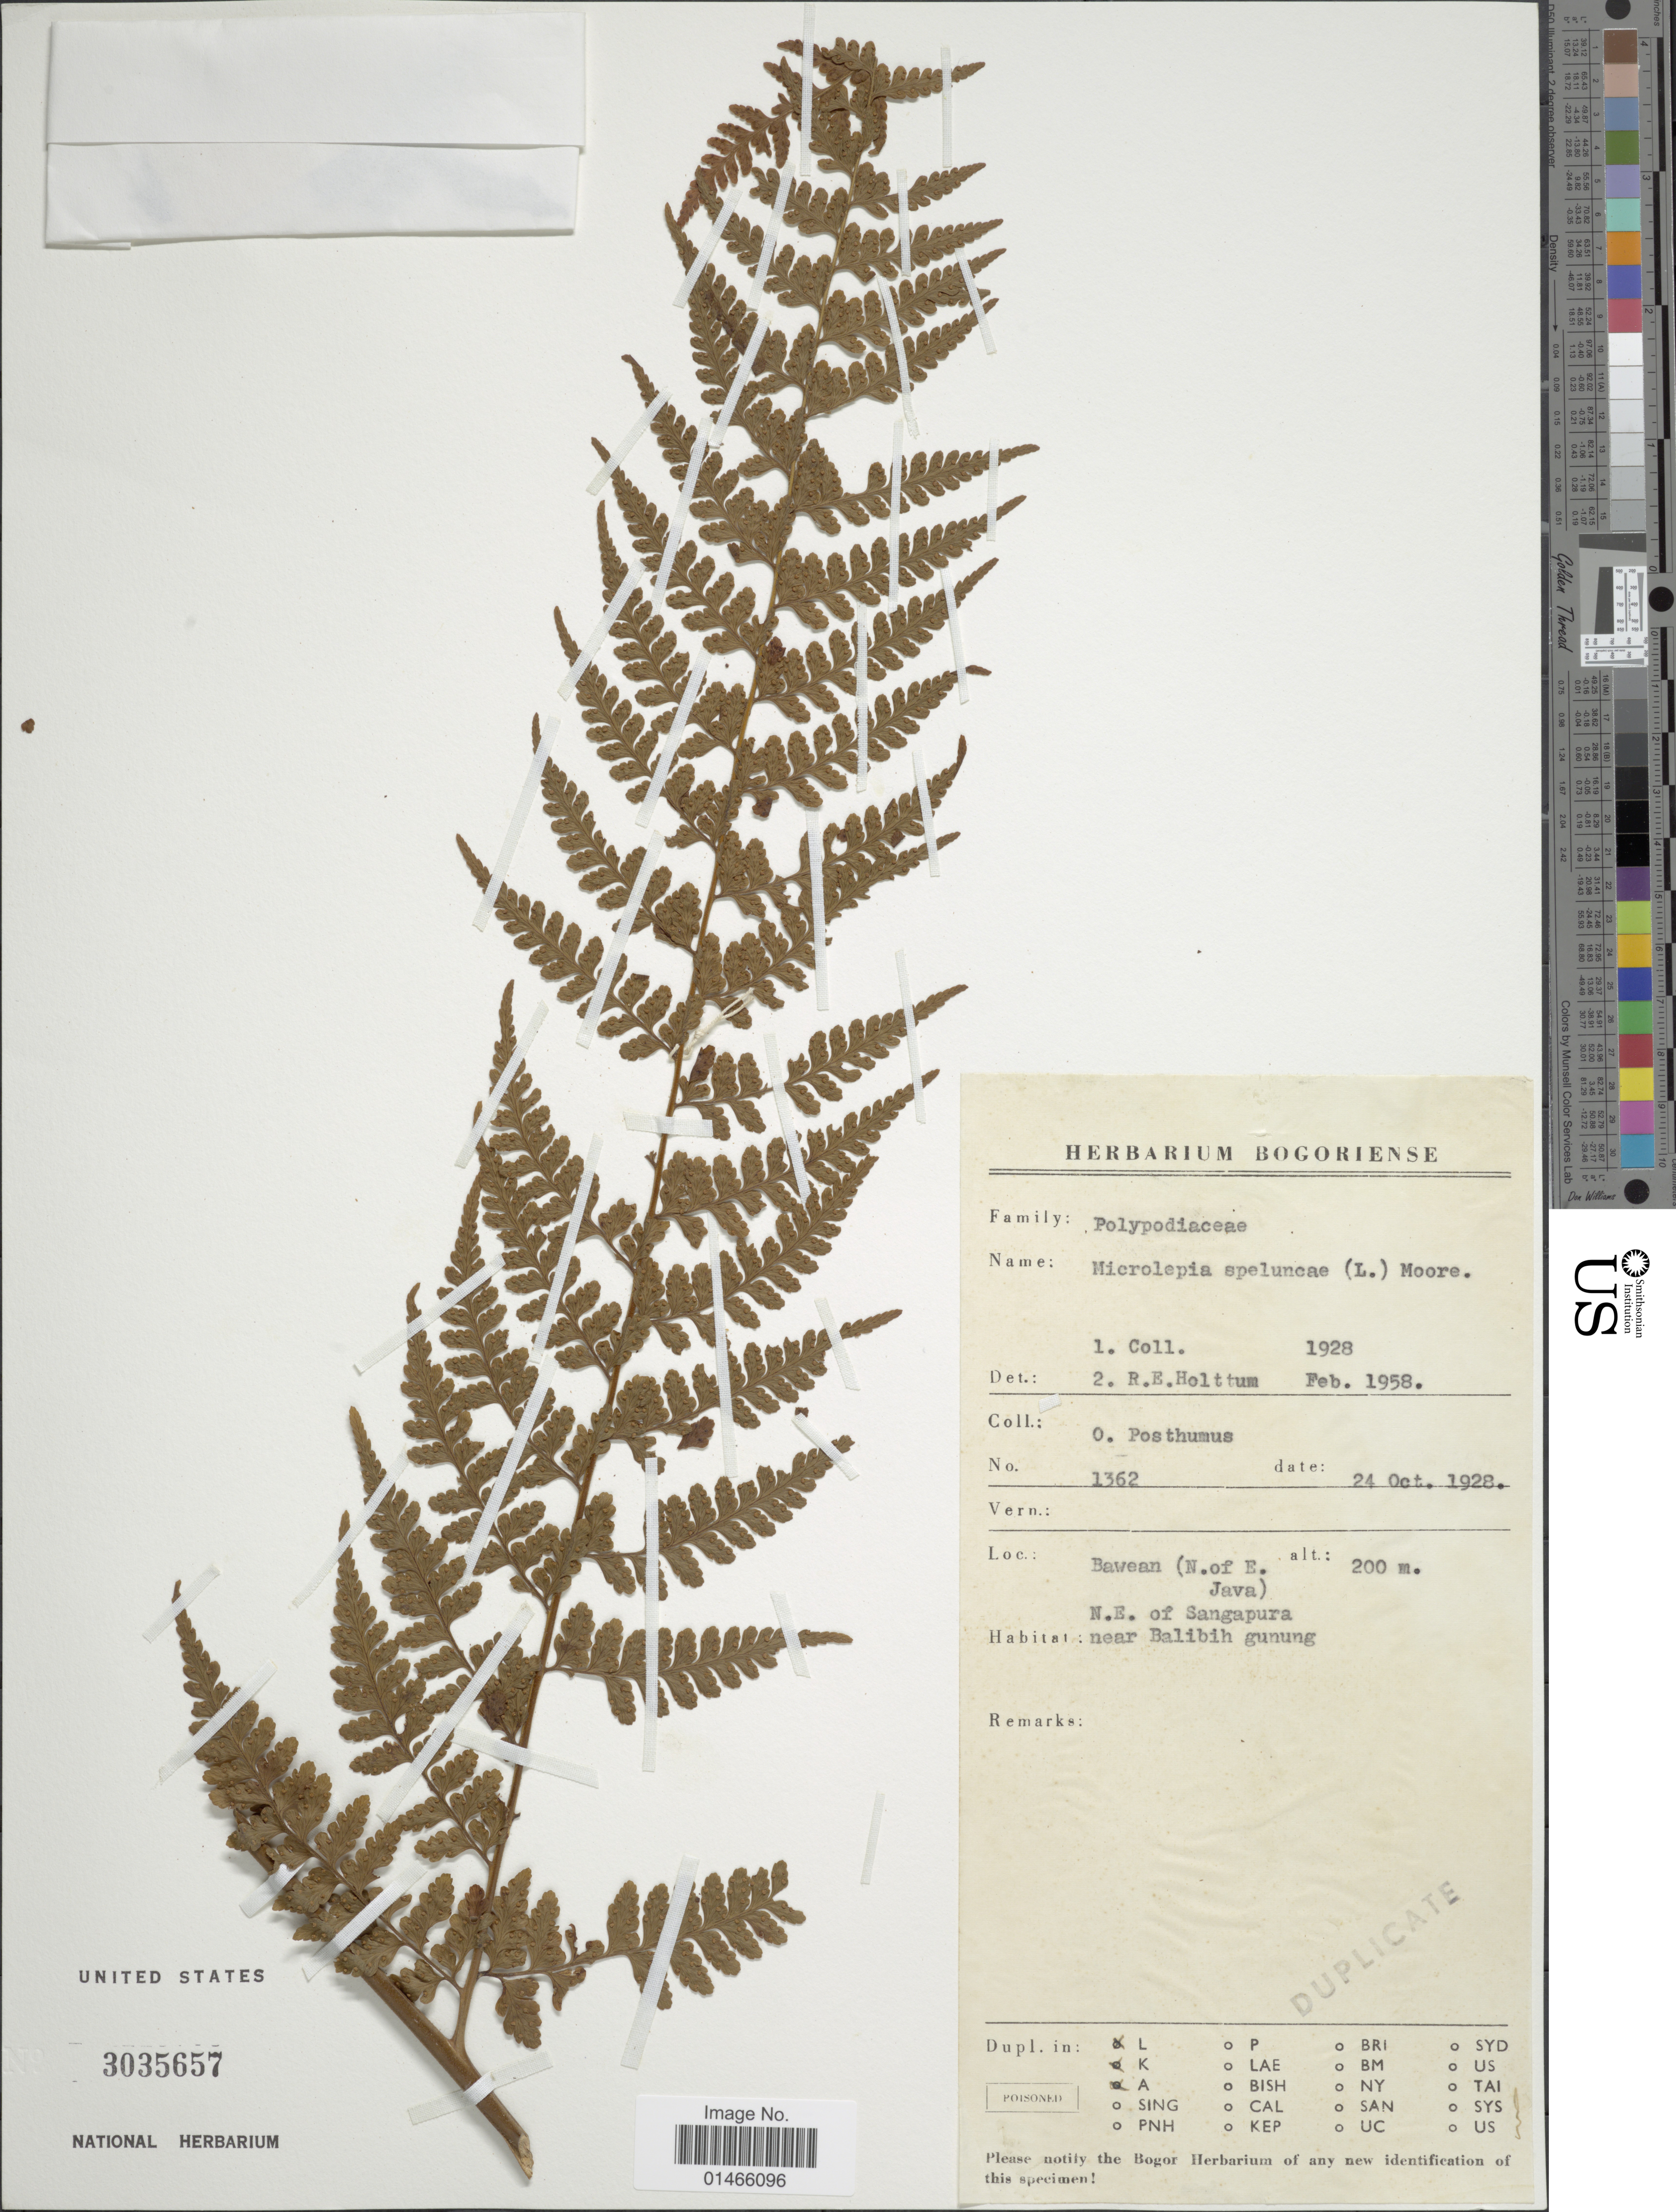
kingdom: Plantae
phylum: Tracheophyta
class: Polypodiopsida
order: Polypodiales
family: Dennstaedtiaceae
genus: Microlepia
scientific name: Microlepia speluncae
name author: (L.) T. Moore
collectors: O. Posthumus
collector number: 1362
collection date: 1928-10-24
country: Indonesia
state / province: Java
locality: Bawean (N. of E. Java), N.e. of Sangapura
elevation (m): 200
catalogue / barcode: US 3035657